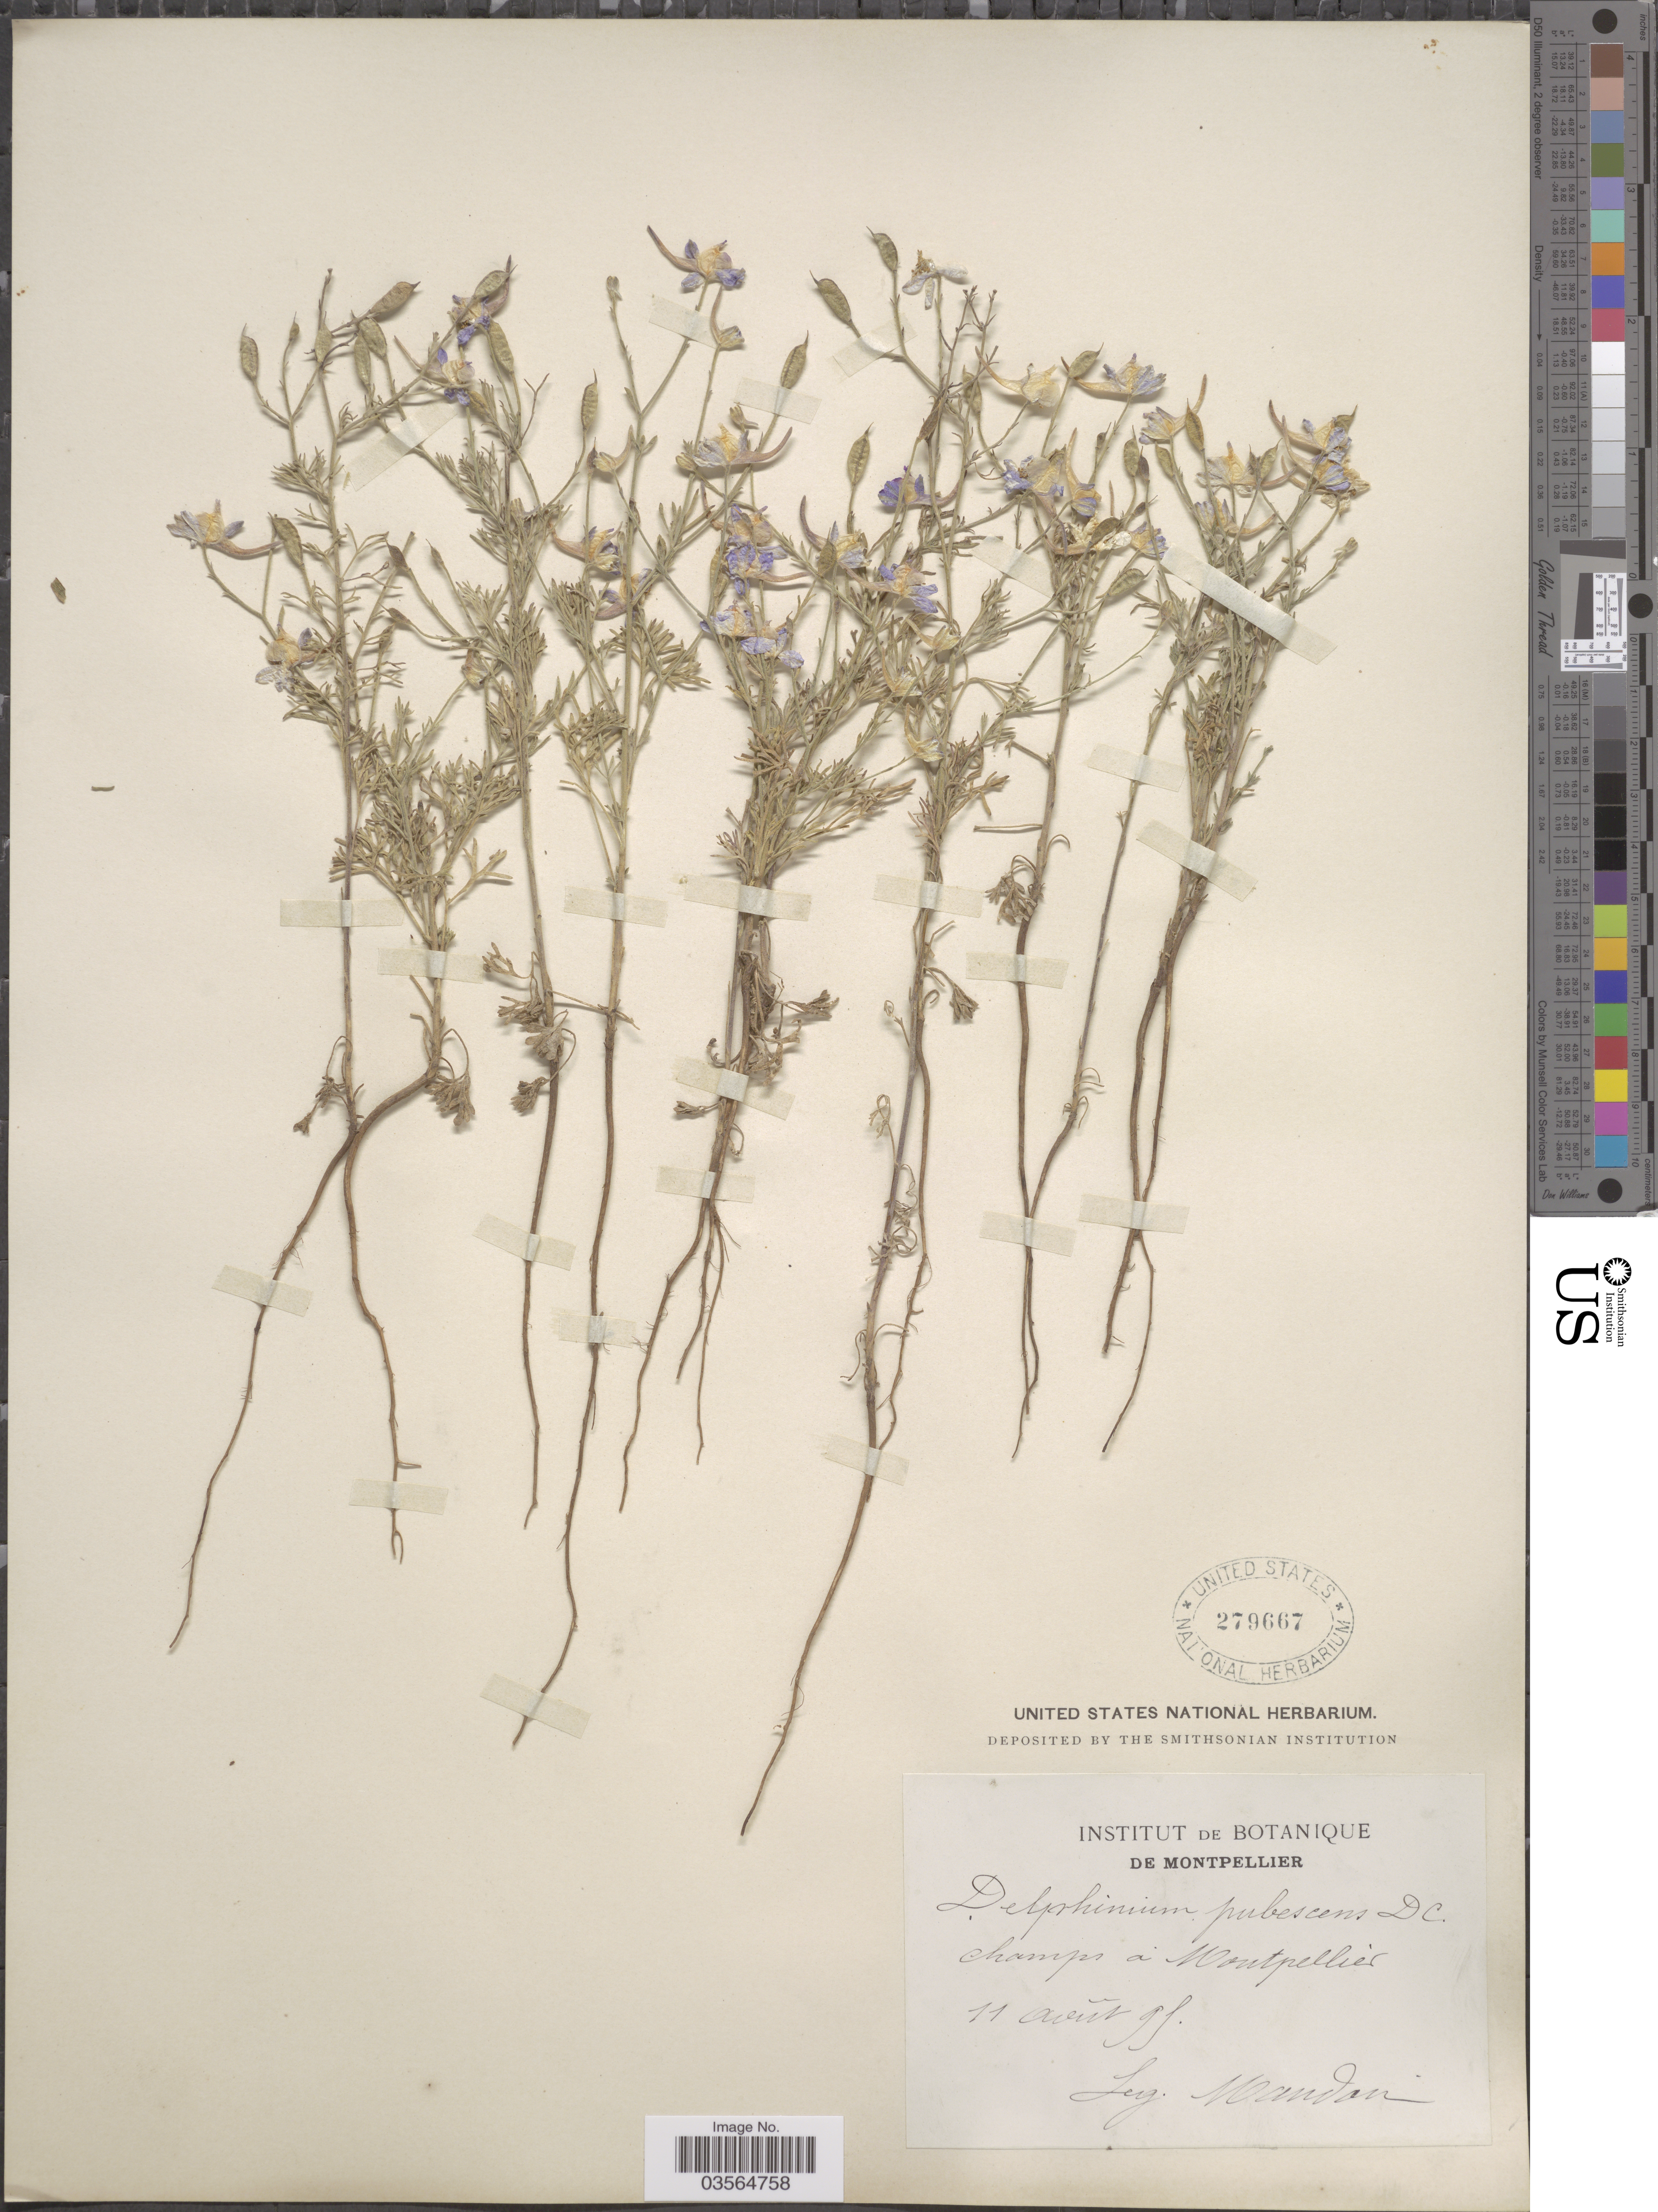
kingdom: Plantae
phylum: Tracheophyta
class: Magnoliopsida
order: Ranunculales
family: Ranunculaceae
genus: Delphinium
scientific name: Delphinium pubescens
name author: DC.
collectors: Mandon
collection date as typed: Transcribed d/m/y: 11/8/95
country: France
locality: Champs a Montpellier.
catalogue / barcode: US 279667